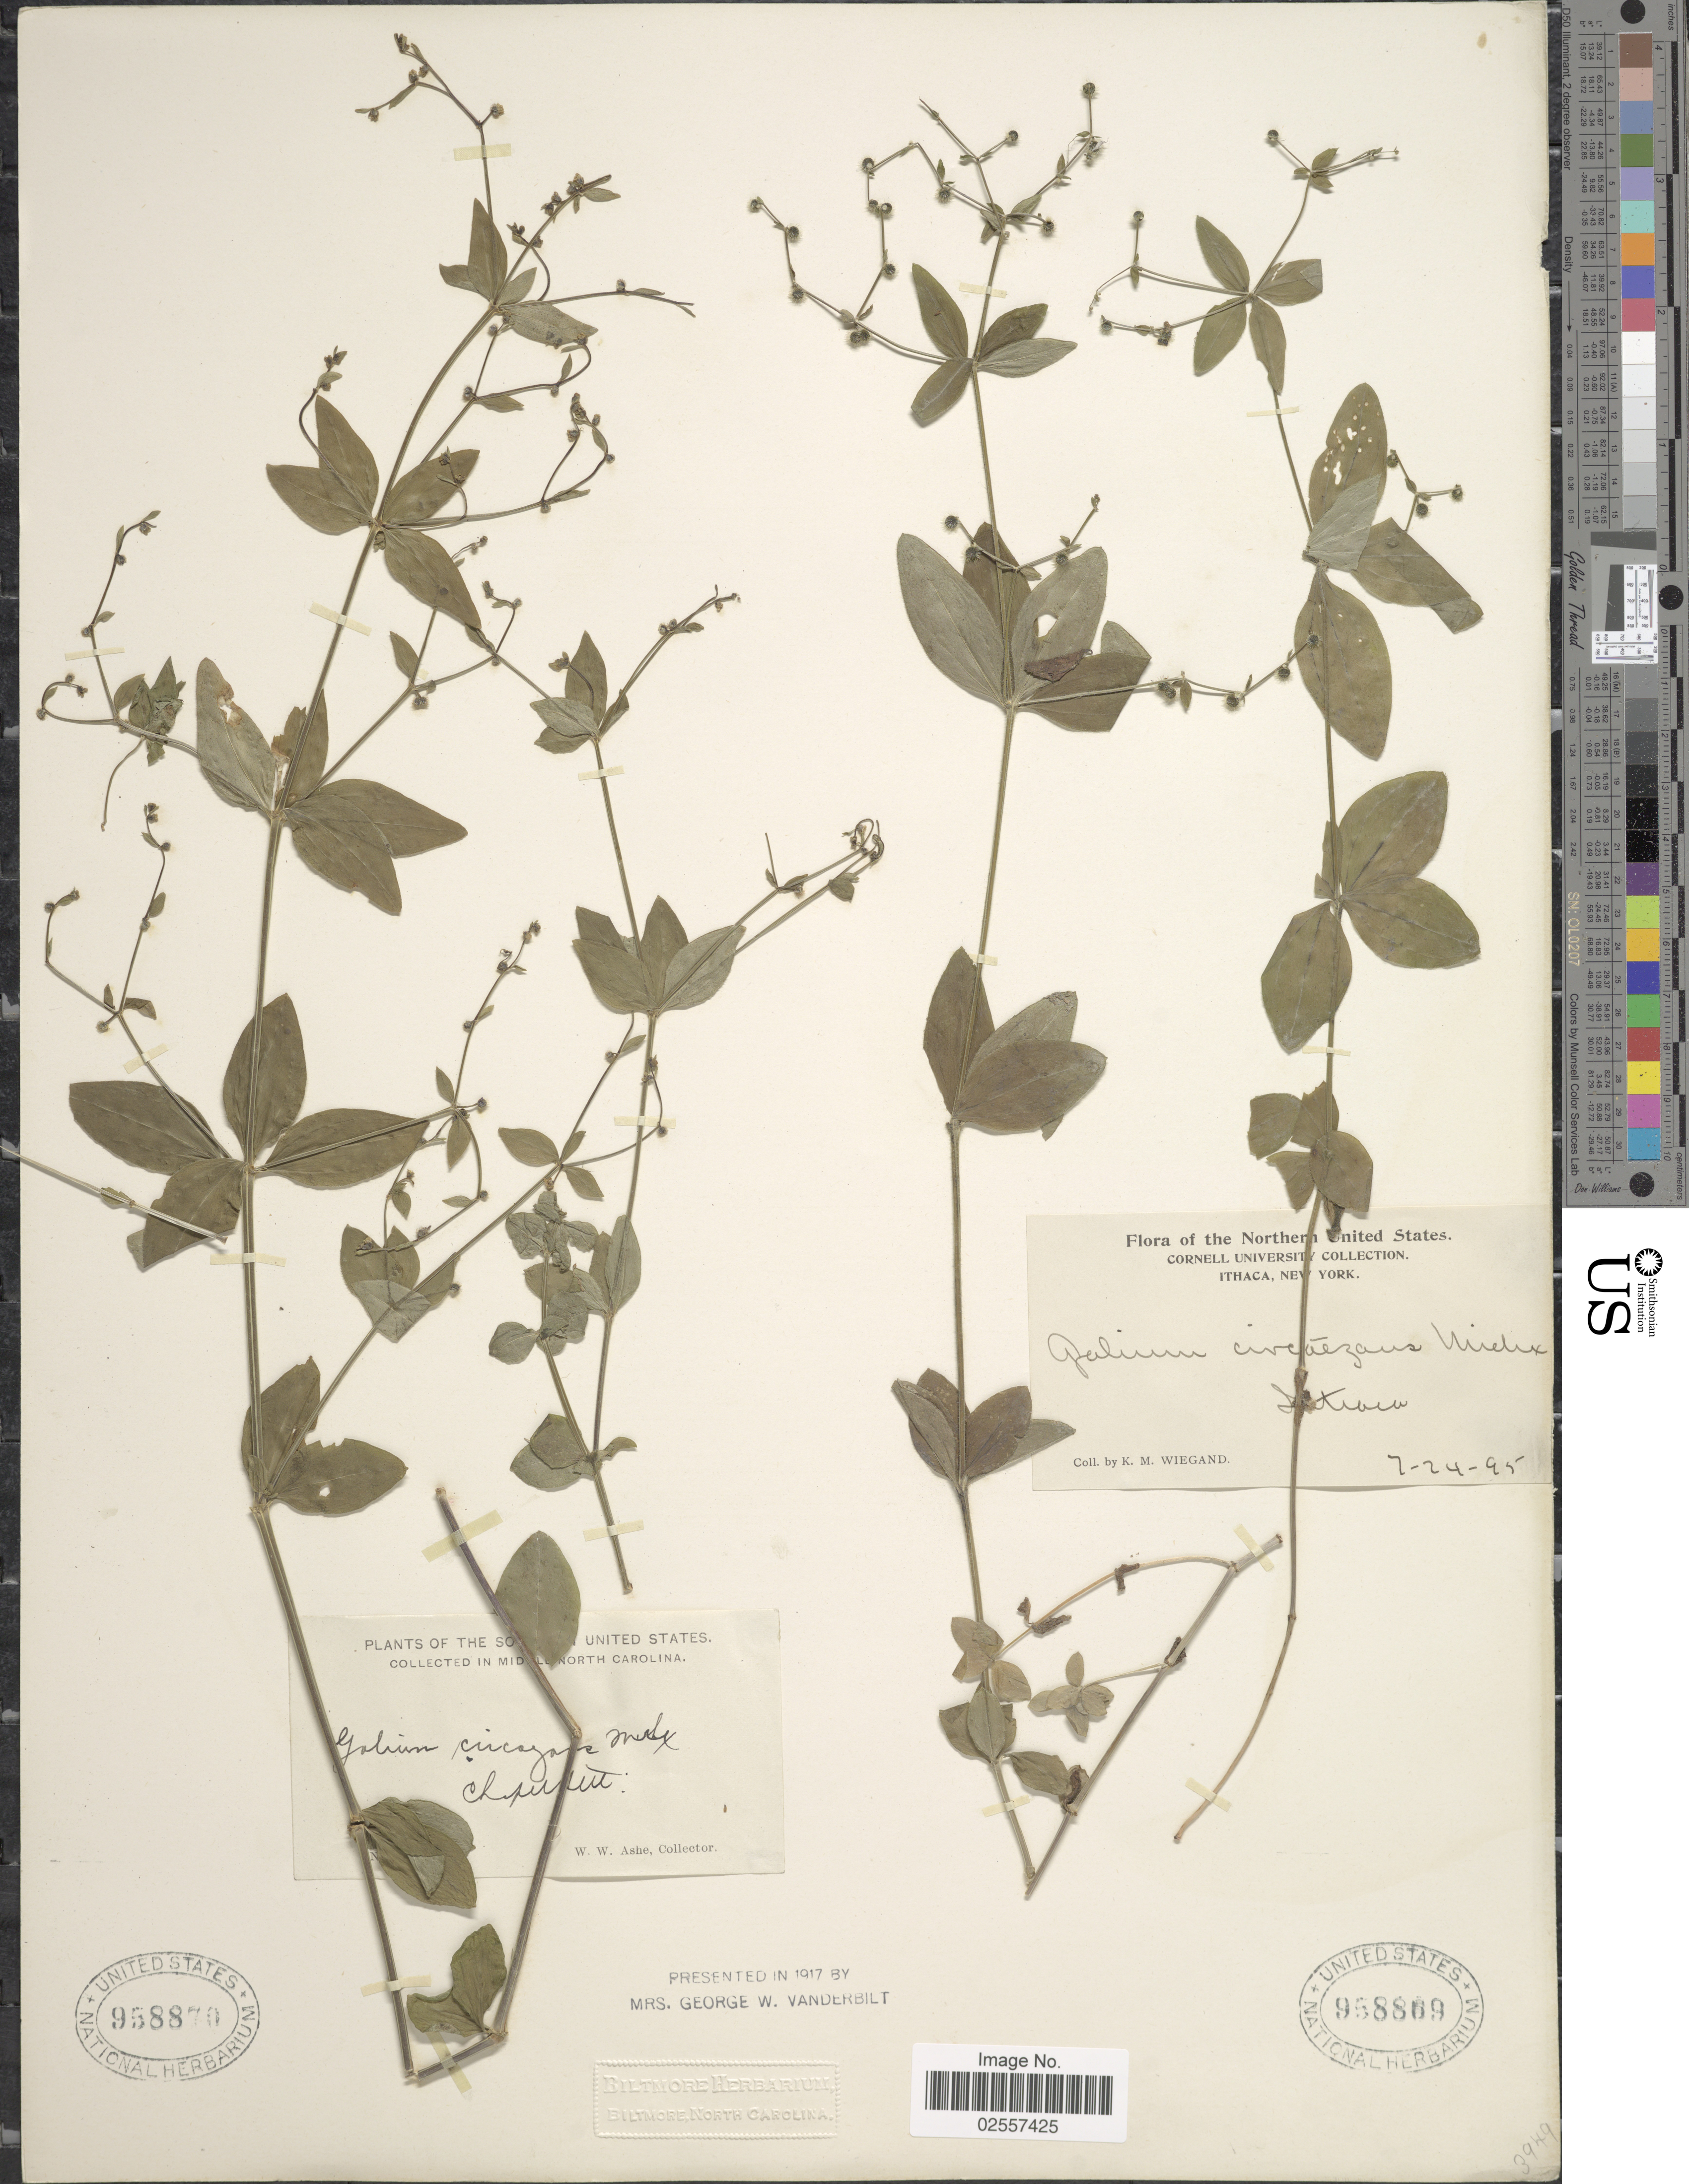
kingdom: Plantae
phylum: Tracheophyta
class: Magnoliopsida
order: Gentianales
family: Rubiaceae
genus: Galium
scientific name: Galium circaezans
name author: Michx.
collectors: K. M. Wiegand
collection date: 1895-02-24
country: United States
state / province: New York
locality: Northern United States. Ithaca.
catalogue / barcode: US 958869